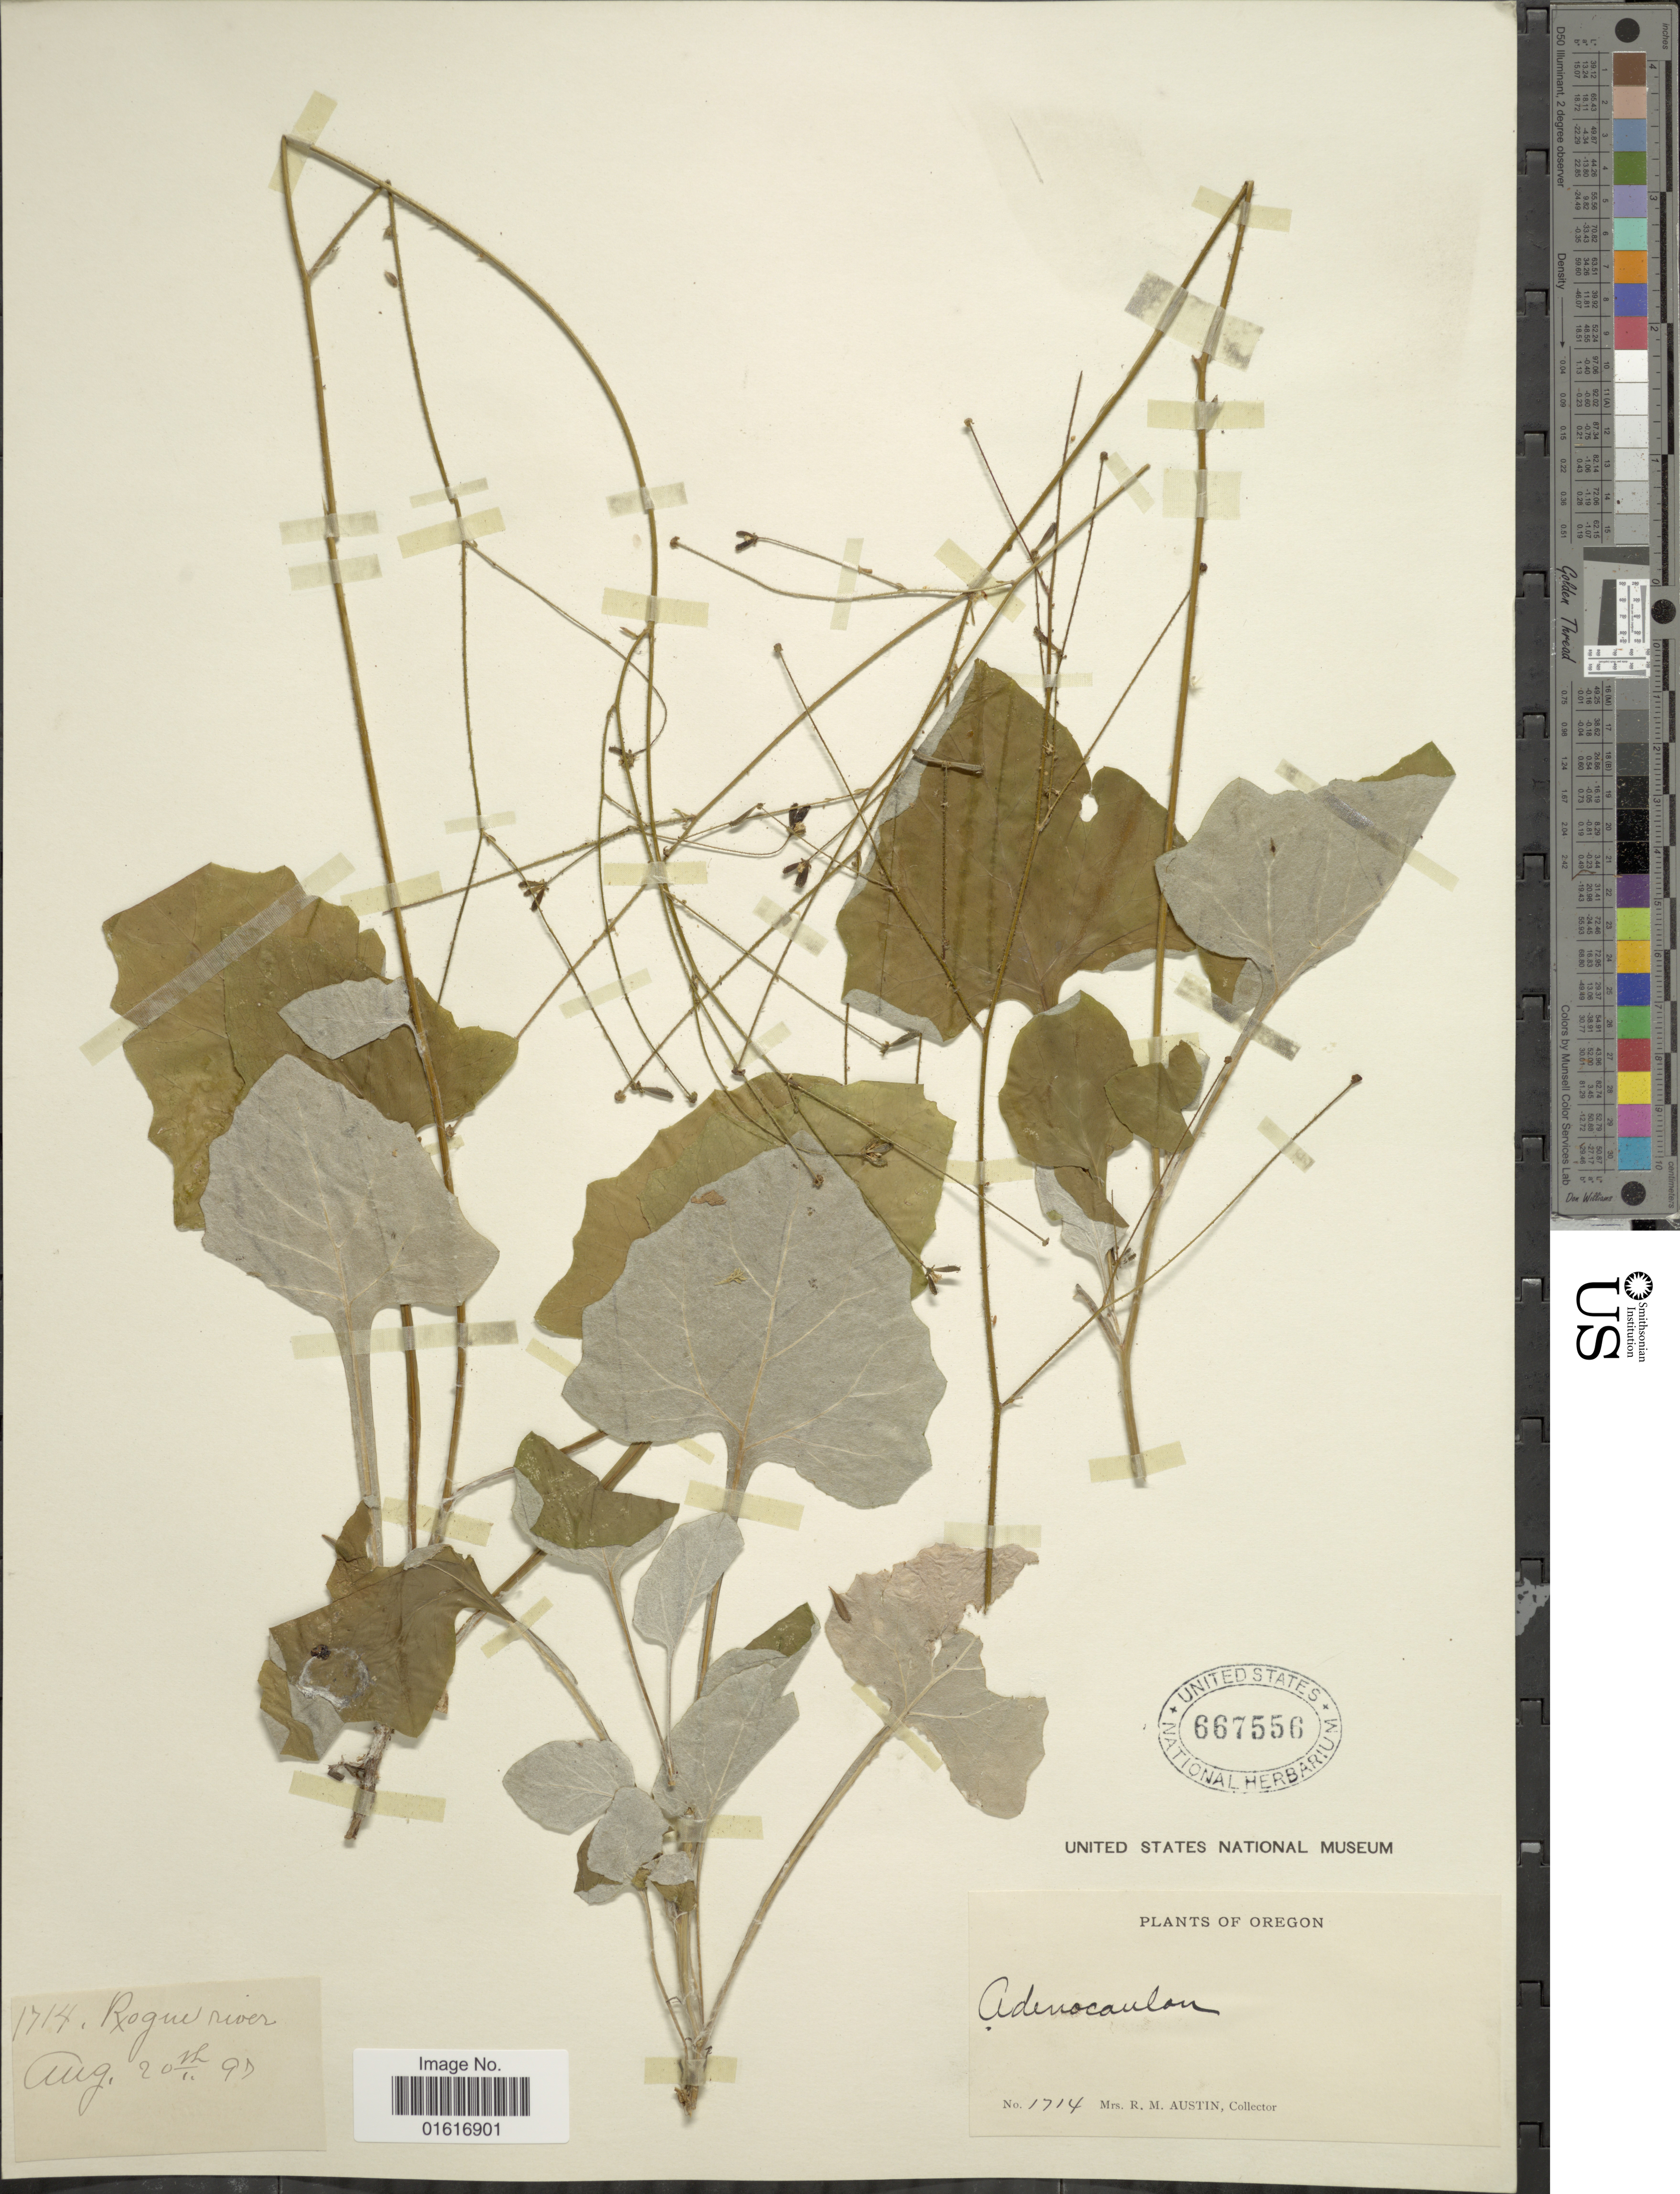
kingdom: Plantae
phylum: Tracheophyta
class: Magnoliopsida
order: Asterales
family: Asteraceae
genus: Adenocaulon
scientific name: Adenocaulon bicolor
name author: Hook.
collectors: R. Austin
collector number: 1714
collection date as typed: Transcribed d/m/y: 20/1/97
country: United States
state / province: Oregon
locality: Rogue River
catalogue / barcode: US 667556